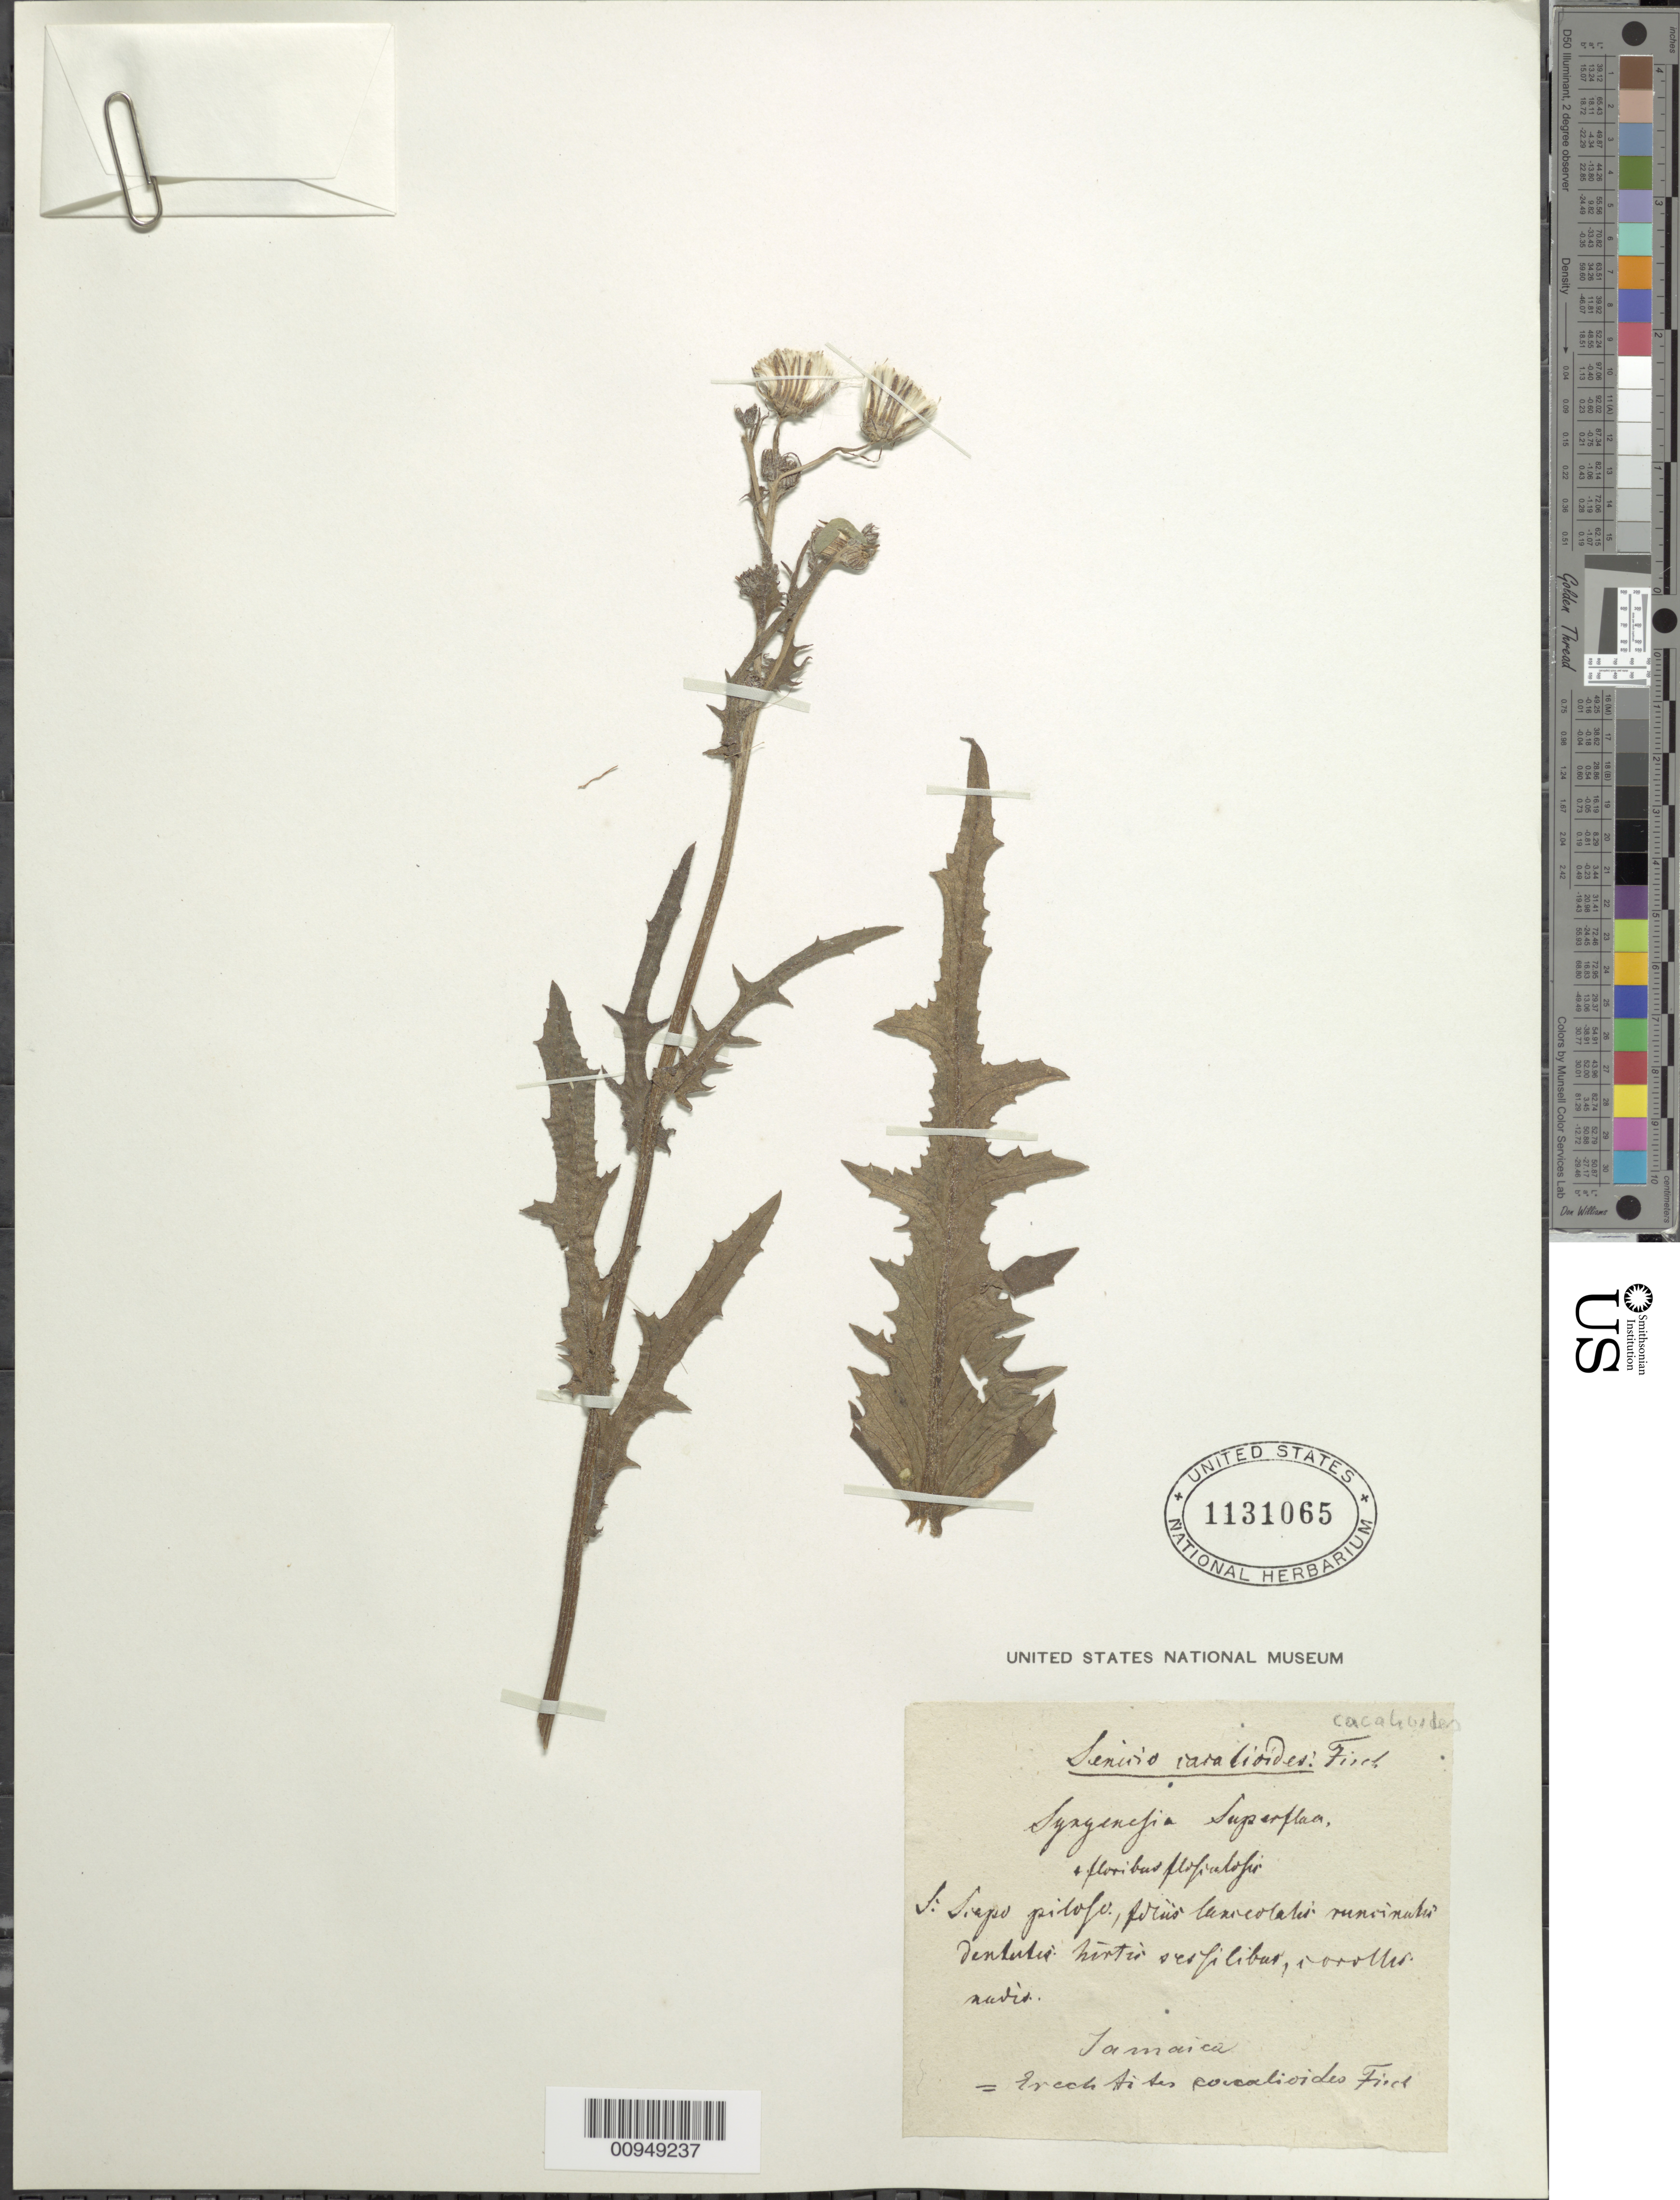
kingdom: Plantae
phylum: Tracheophyta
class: Magnoliopsida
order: Asterales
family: Asteraceae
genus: Erechtites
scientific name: Erechtites hieraciifolius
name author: (L.) Raf. ex DC.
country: Jamaica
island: Jamaica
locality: " San Diego"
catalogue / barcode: US 1131065